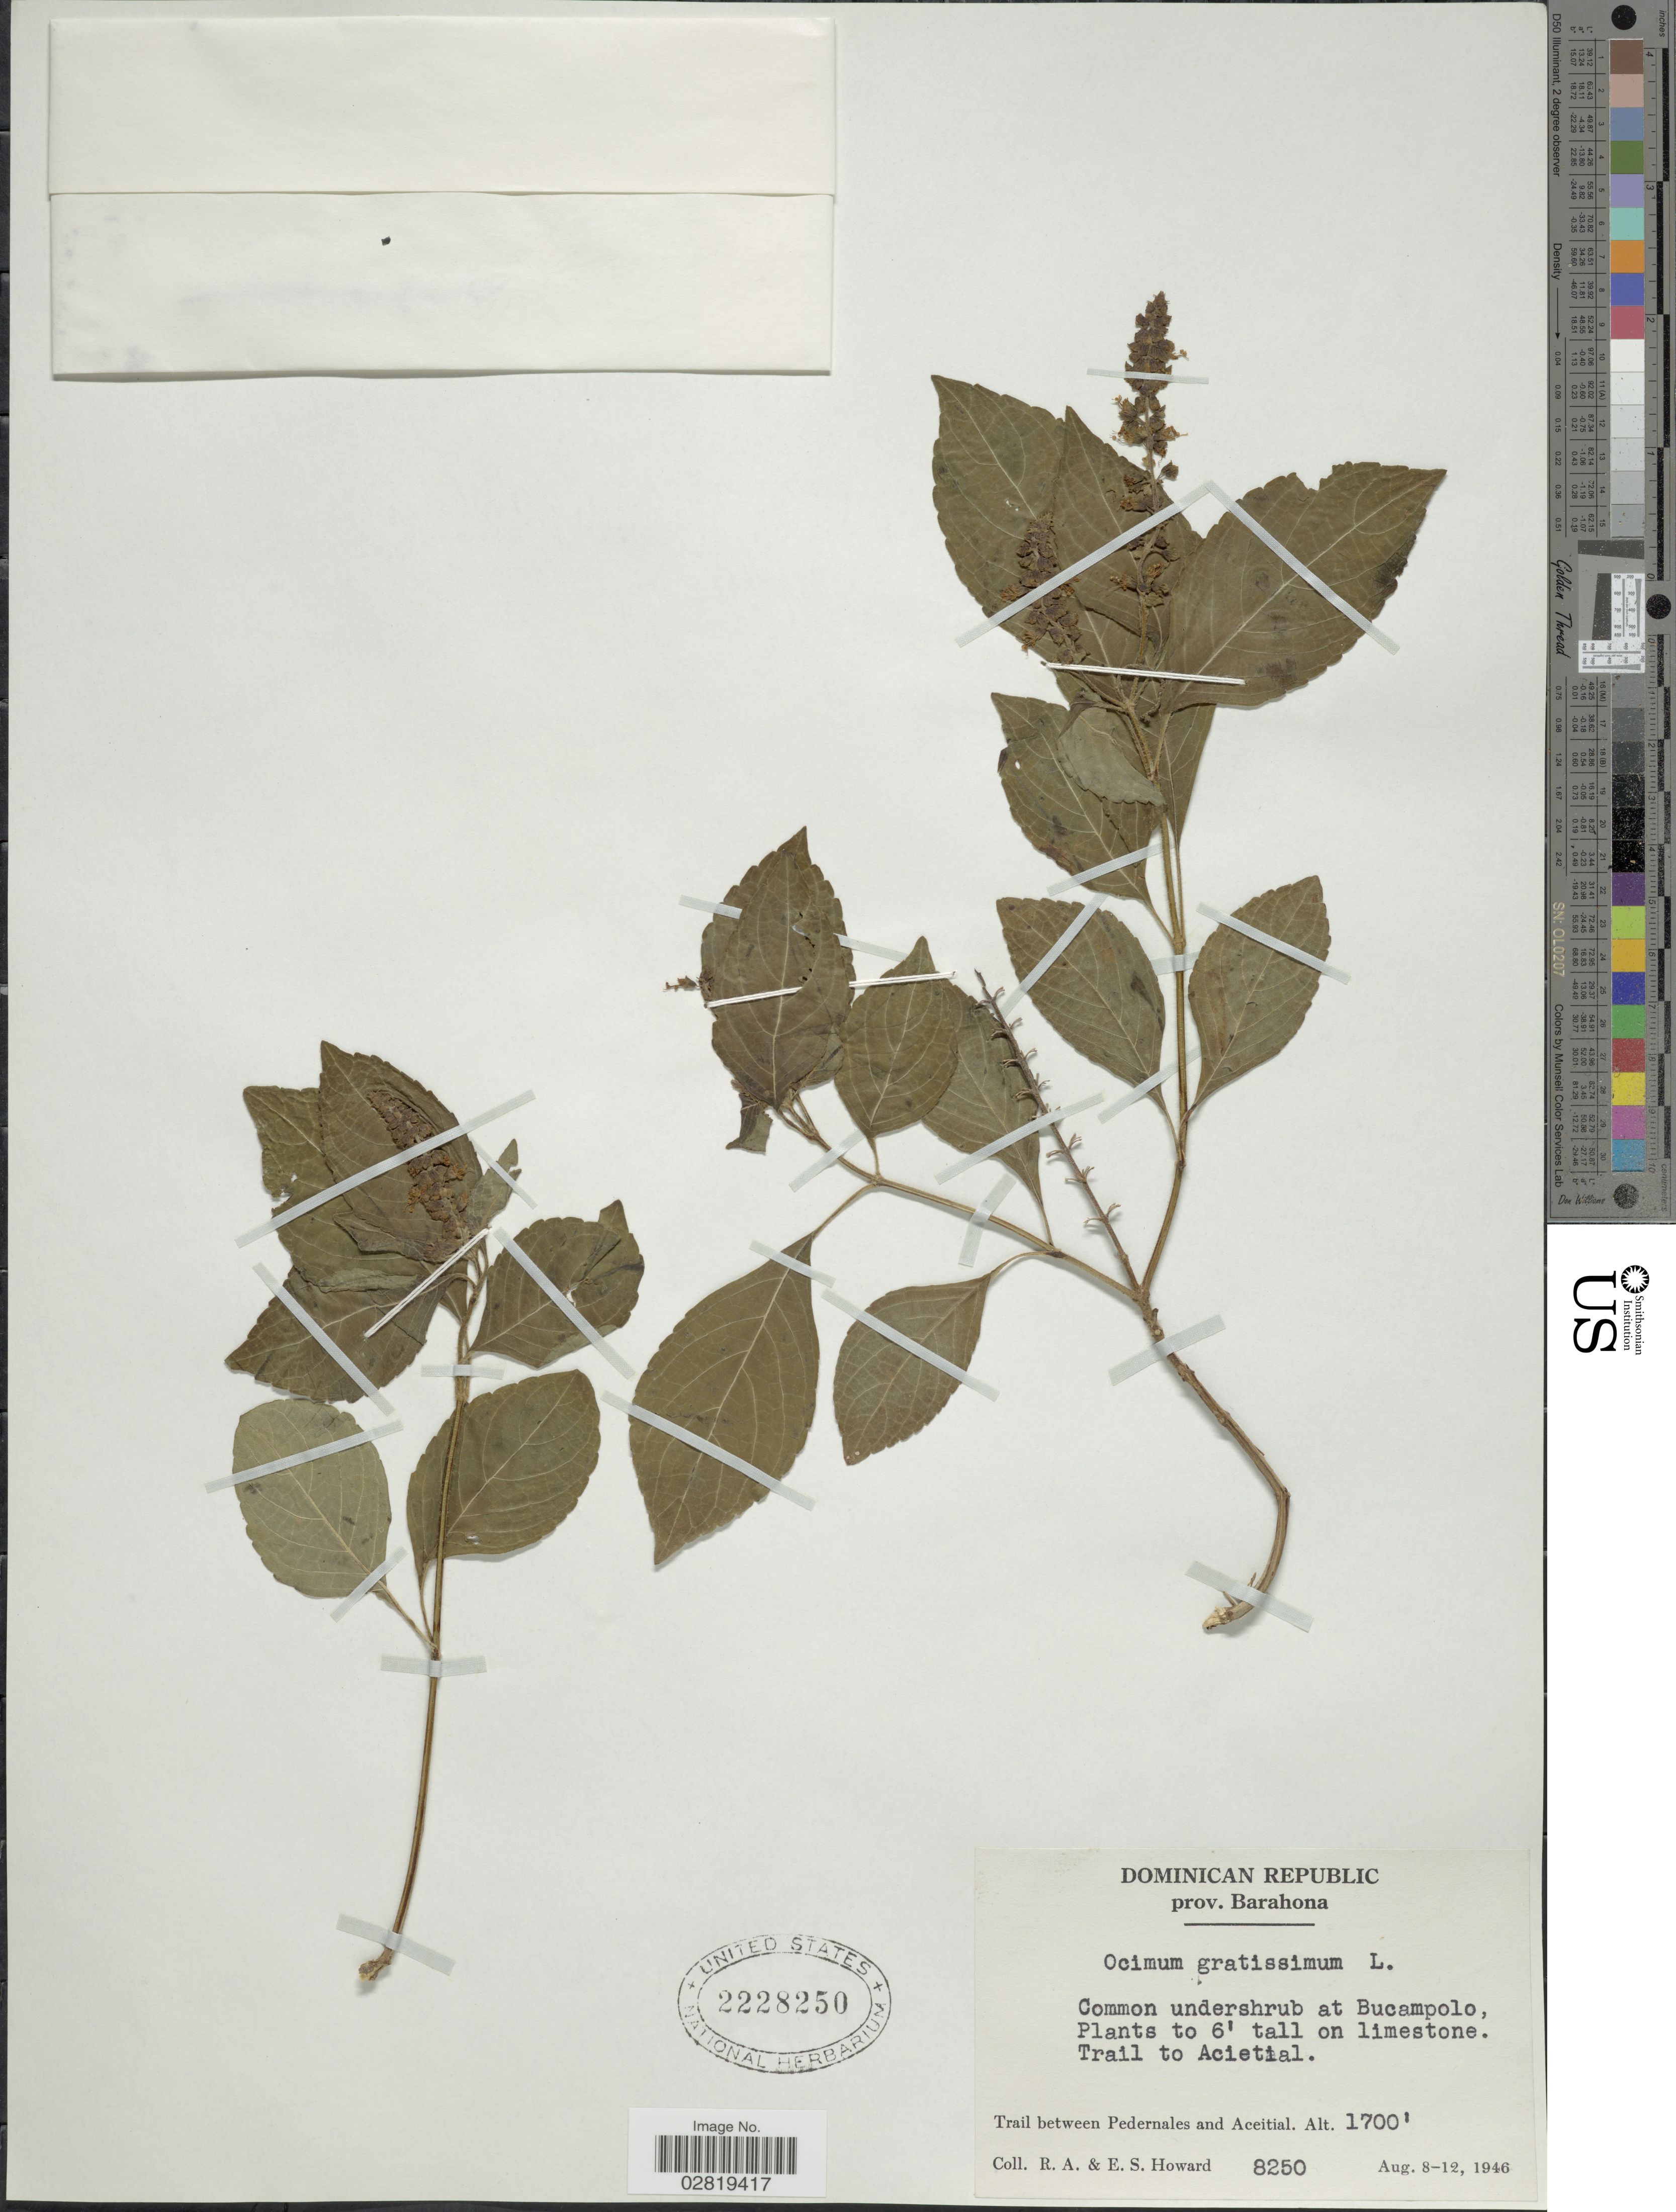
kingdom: Plantae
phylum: Tracheophyta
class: Magnoliopsida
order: Lamiales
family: Lamiaceae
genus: Ocimum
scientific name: Ocimum gratissimum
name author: L.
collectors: R. Howard & E. S. Howard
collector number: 8250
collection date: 1946-08-08/1946-08-12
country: Dominican Republic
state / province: Barahona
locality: Common undershrub at Bucampolo, Trail between Pedernales and Aceital.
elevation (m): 518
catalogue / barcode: US 2228250